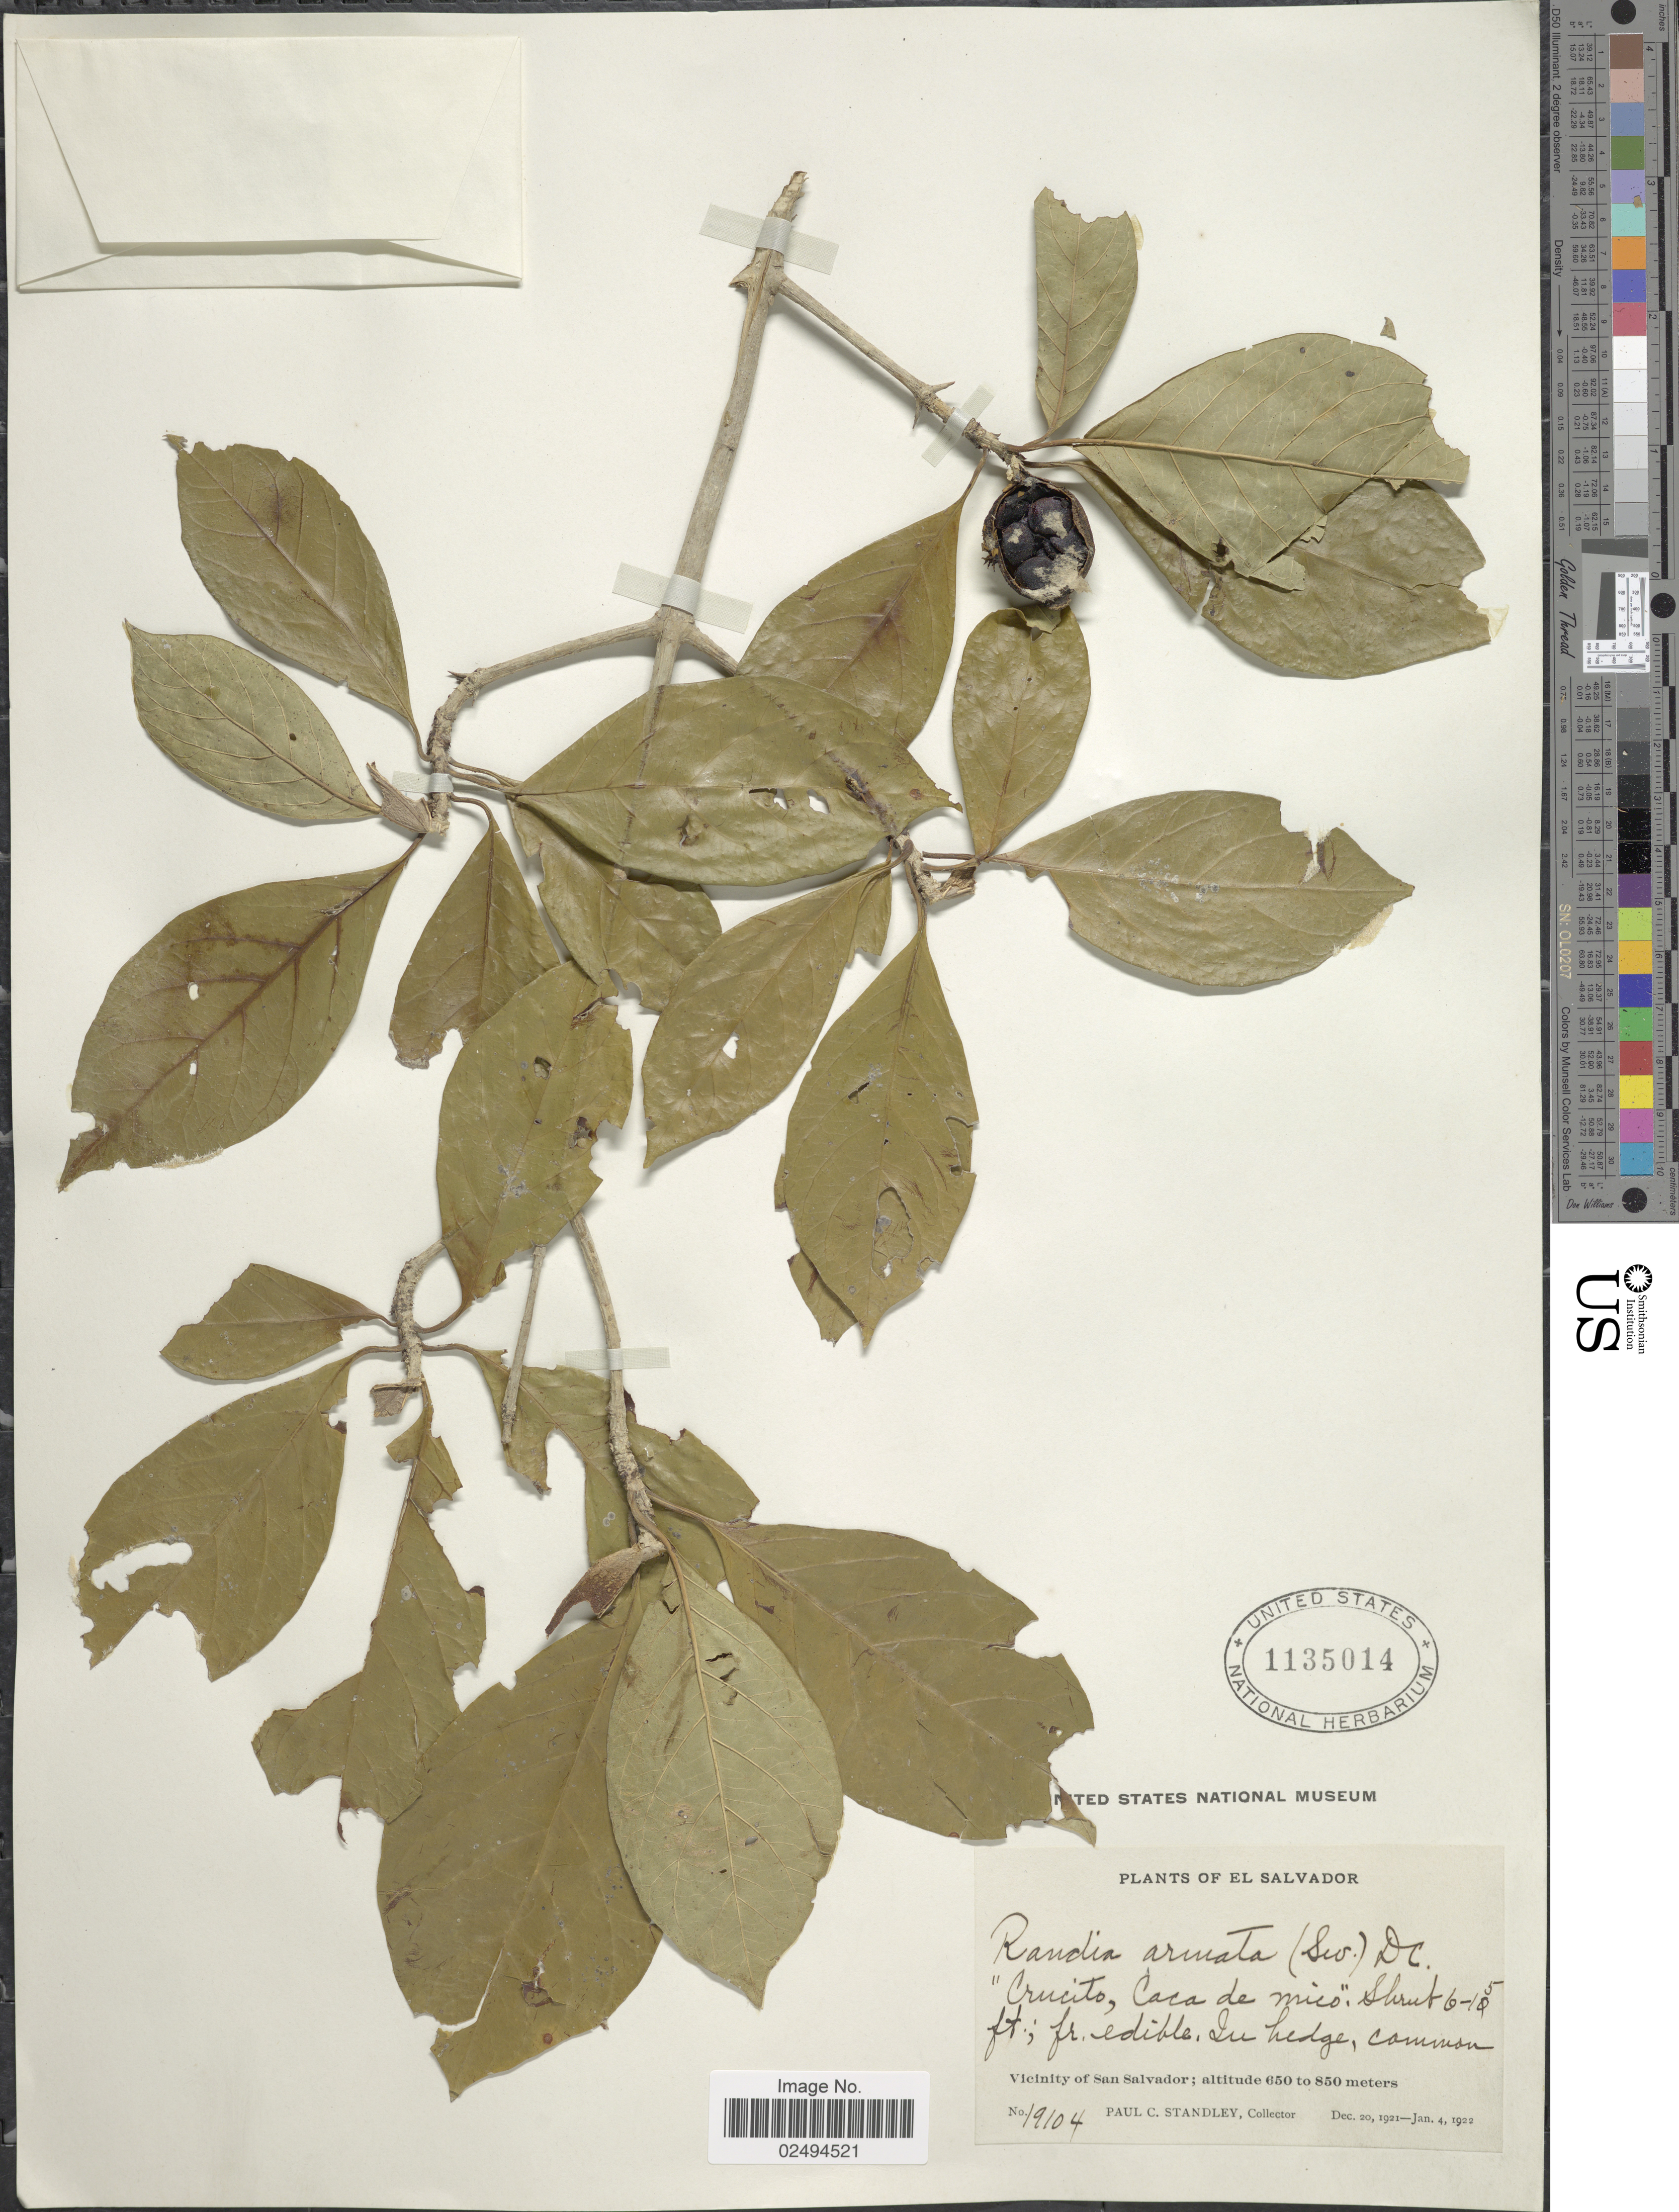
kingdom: Plantae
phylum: Tracheophyta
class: Magnoliopsida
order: Gentianales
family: Rubiaceae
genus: Randia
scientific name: Randia armata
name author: (Sw.) DC.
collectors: P. C. Standley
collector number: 19104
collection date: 1921-12-20/1922-01-04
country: El Salvador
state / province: San Salvador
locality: Vicinity of San Salvador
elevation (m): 650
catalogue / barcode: US 1135014